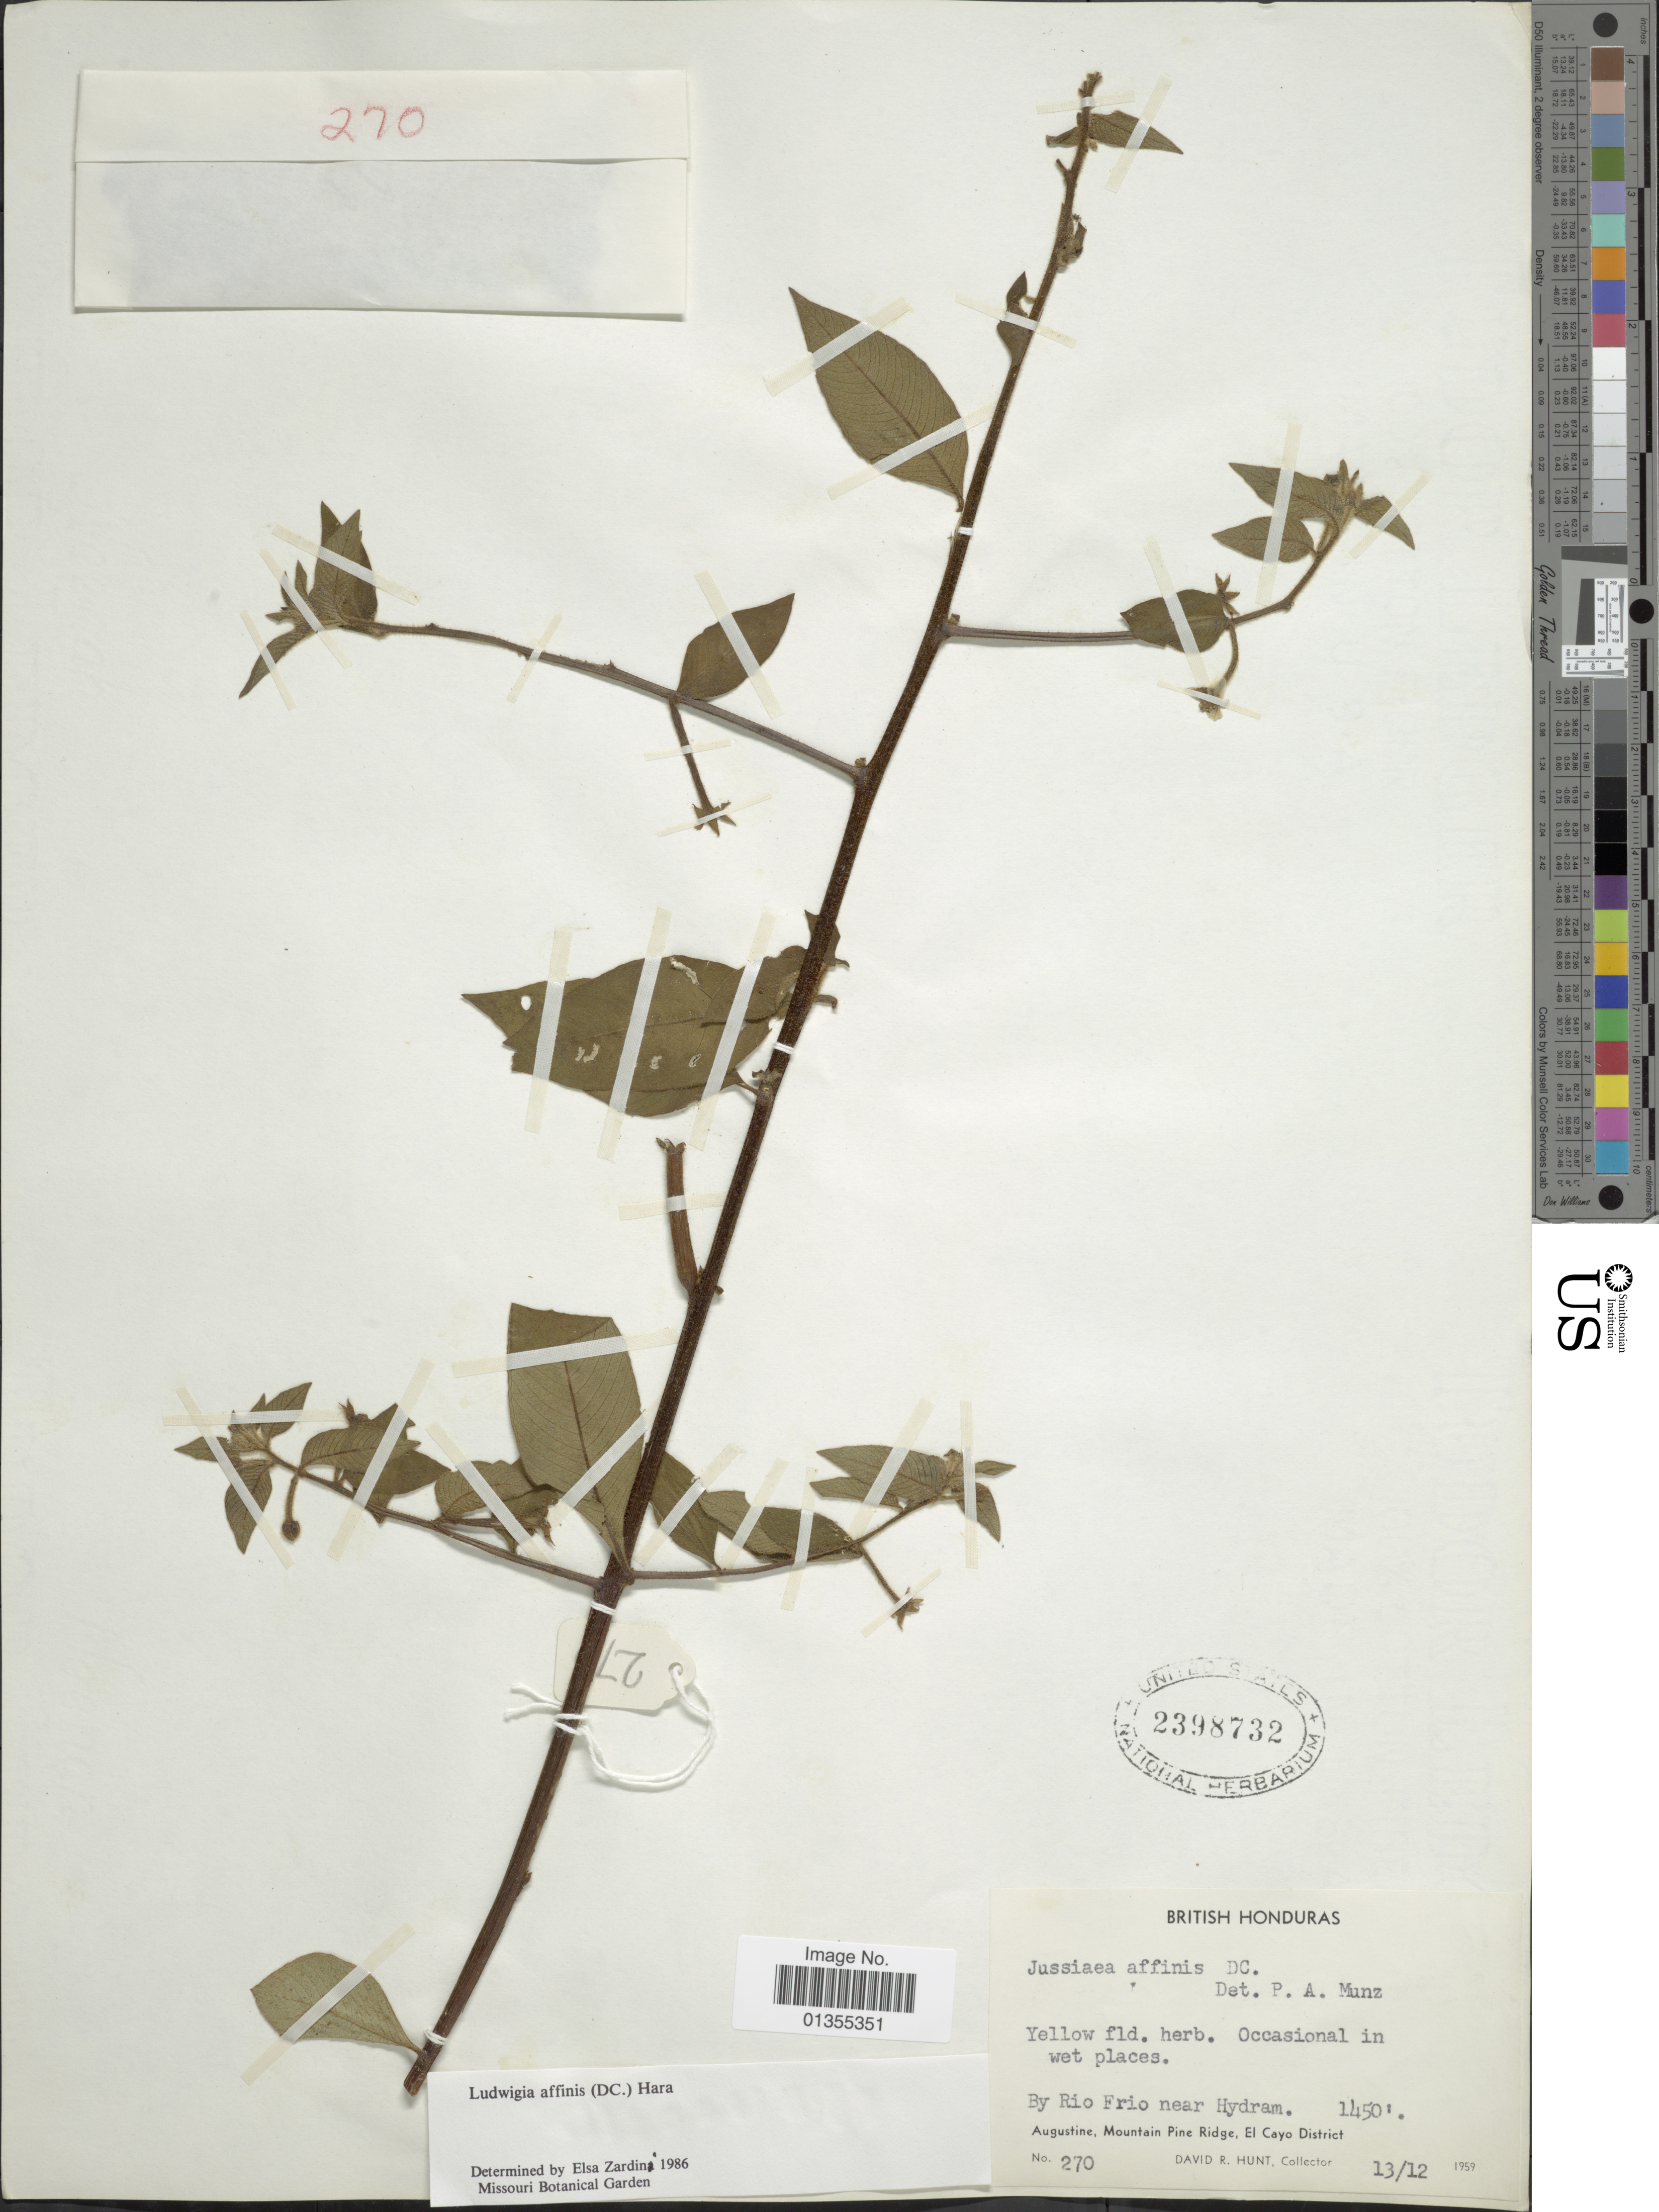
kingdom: Plantae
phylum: Tracheophyta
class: Magnoliopsida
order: Myrtales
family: Onagraceae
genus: Ludwigia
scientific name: Ludwigia affinis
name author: (DC.) H. Hara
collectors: D. R. Hunt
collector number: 270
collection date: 1959-12-13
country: Belize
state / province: Cayo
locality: British Honduras. By Rio Frio near Hydram. Augustine, Mountain Pine Ridge, El Cayo District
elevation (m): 442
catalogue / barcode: US 2398732